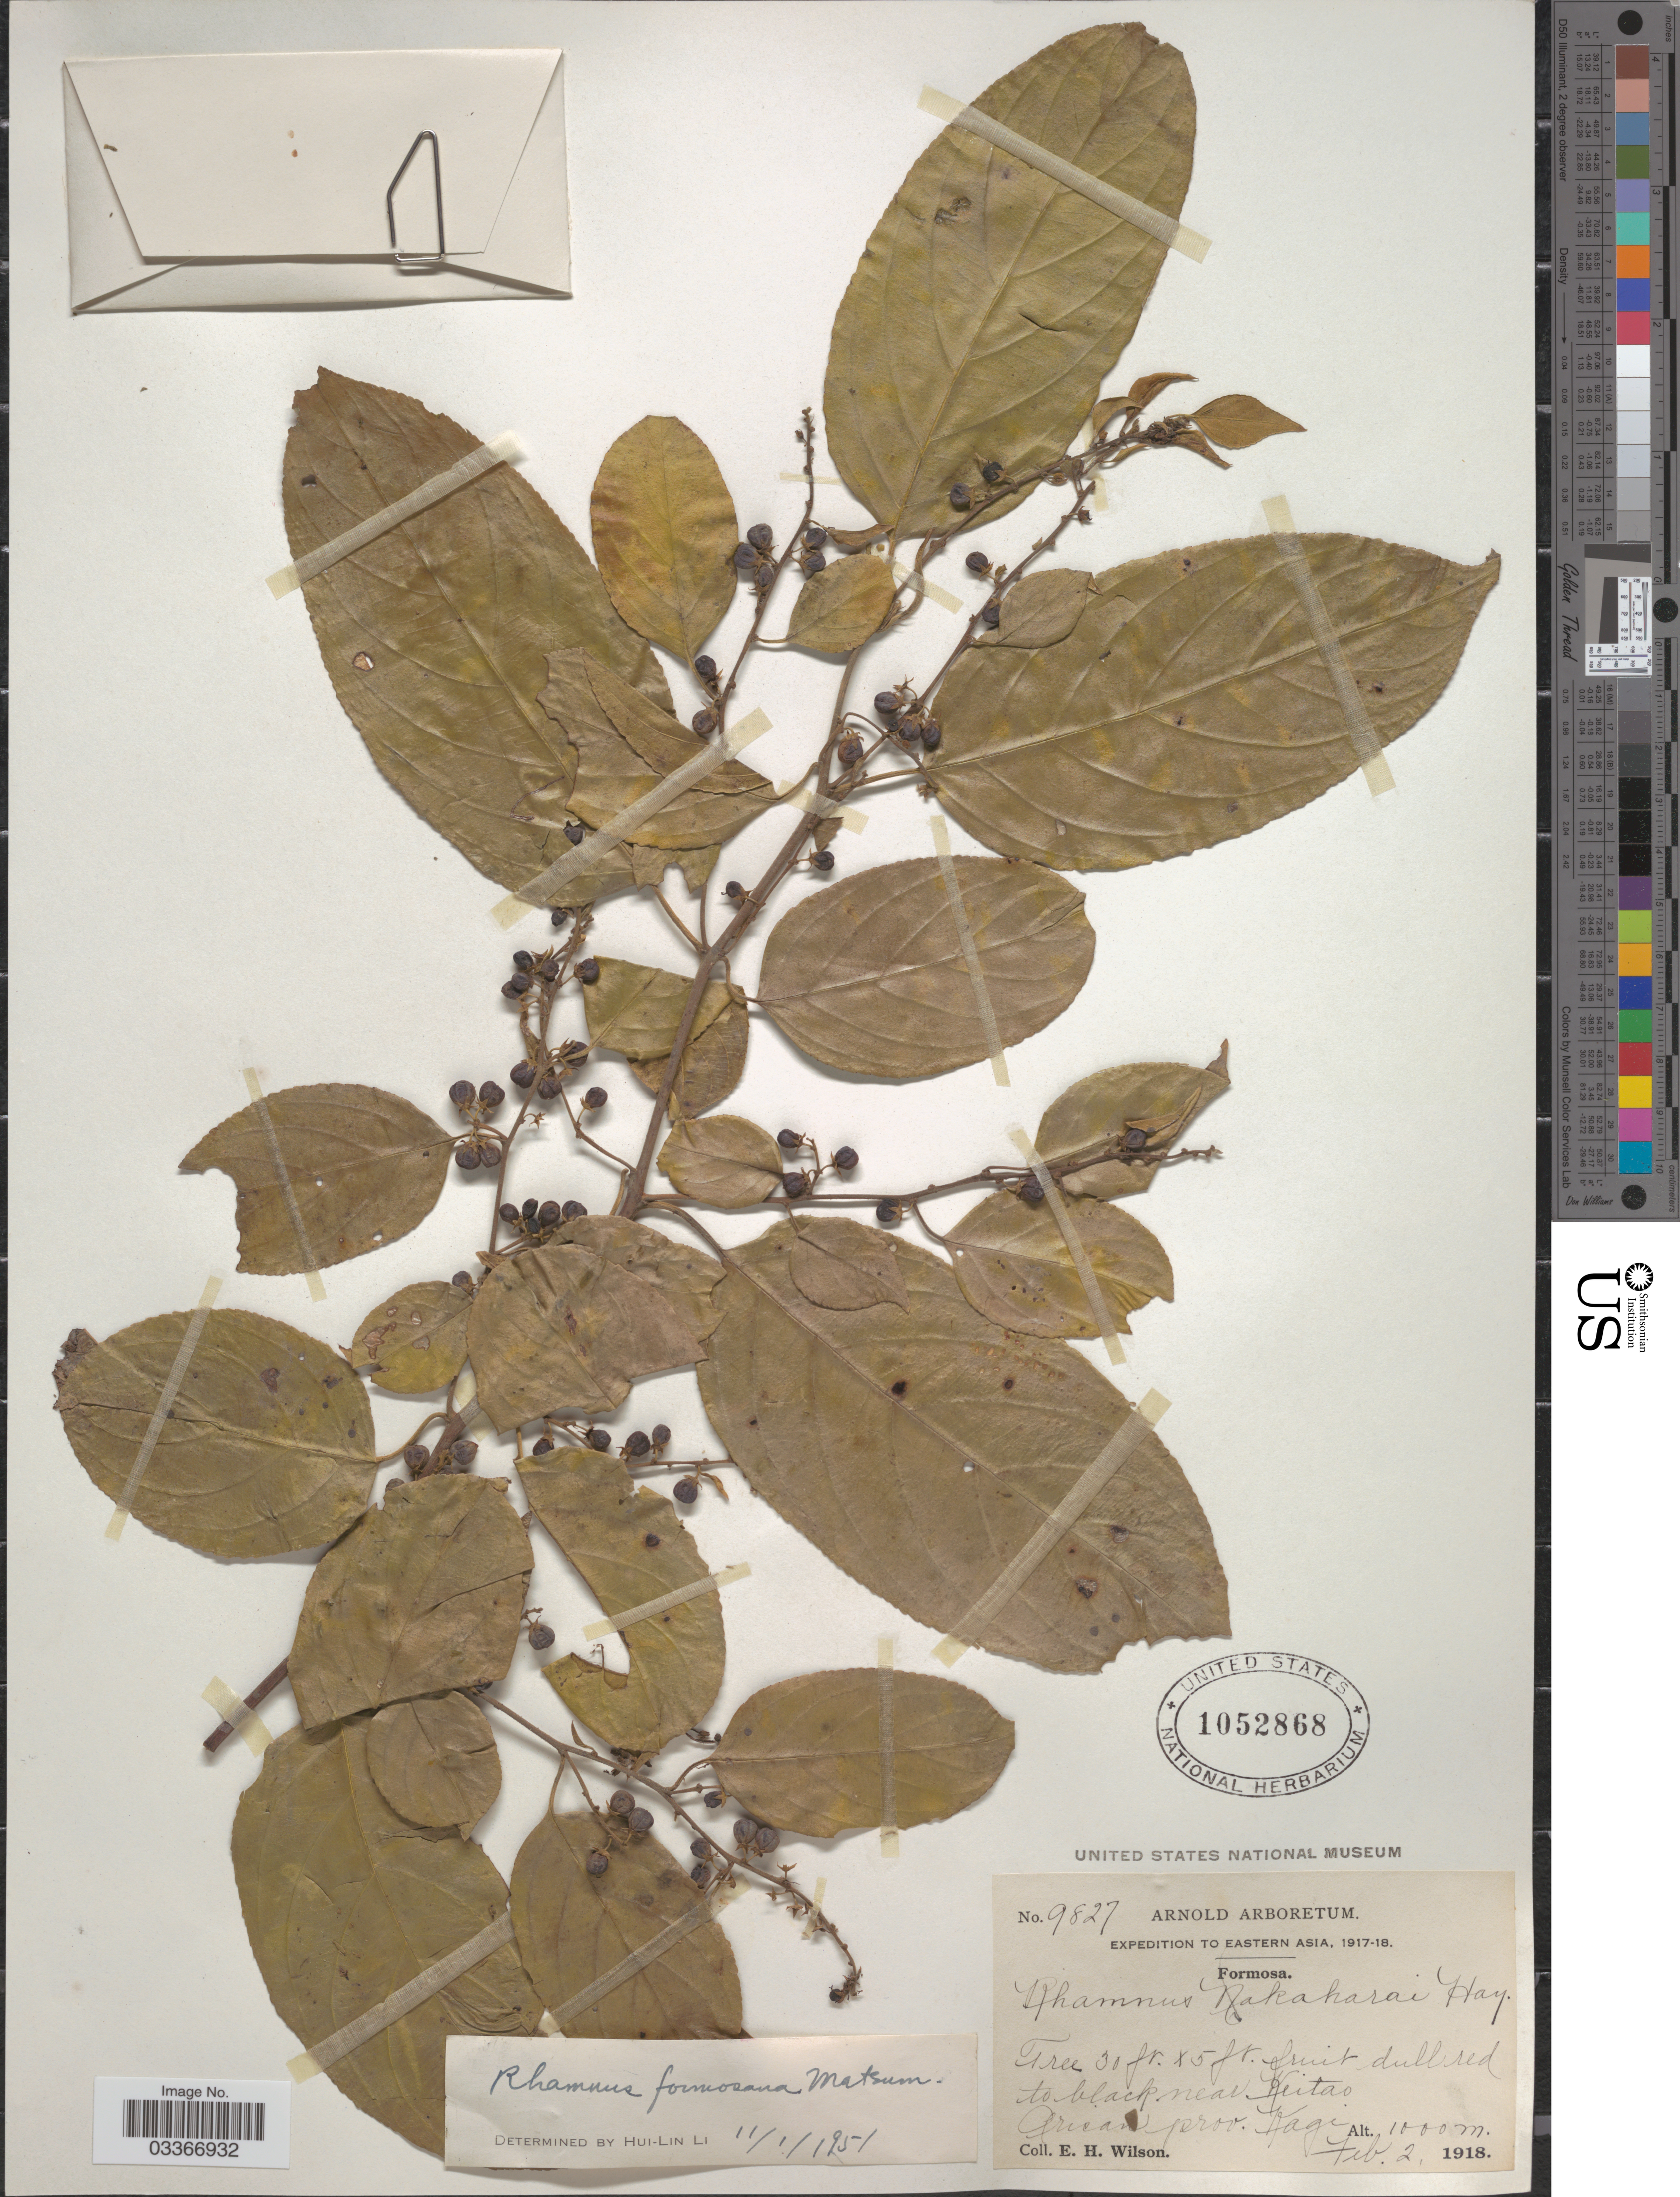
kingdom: Plantae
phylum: Tracheophyta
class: Magnoliopsida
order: Rosales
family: Rhamnaceae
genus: Rhamnus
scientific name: Rhamnus formosana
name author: Matsum.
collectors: E. Wilson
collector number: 9827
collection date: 1918-02-02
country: Taiwan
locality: Eastern Asia. Formosa. Near Keitao. Arisan prov. Kagi.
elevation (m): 1000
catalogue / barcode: US 1052868